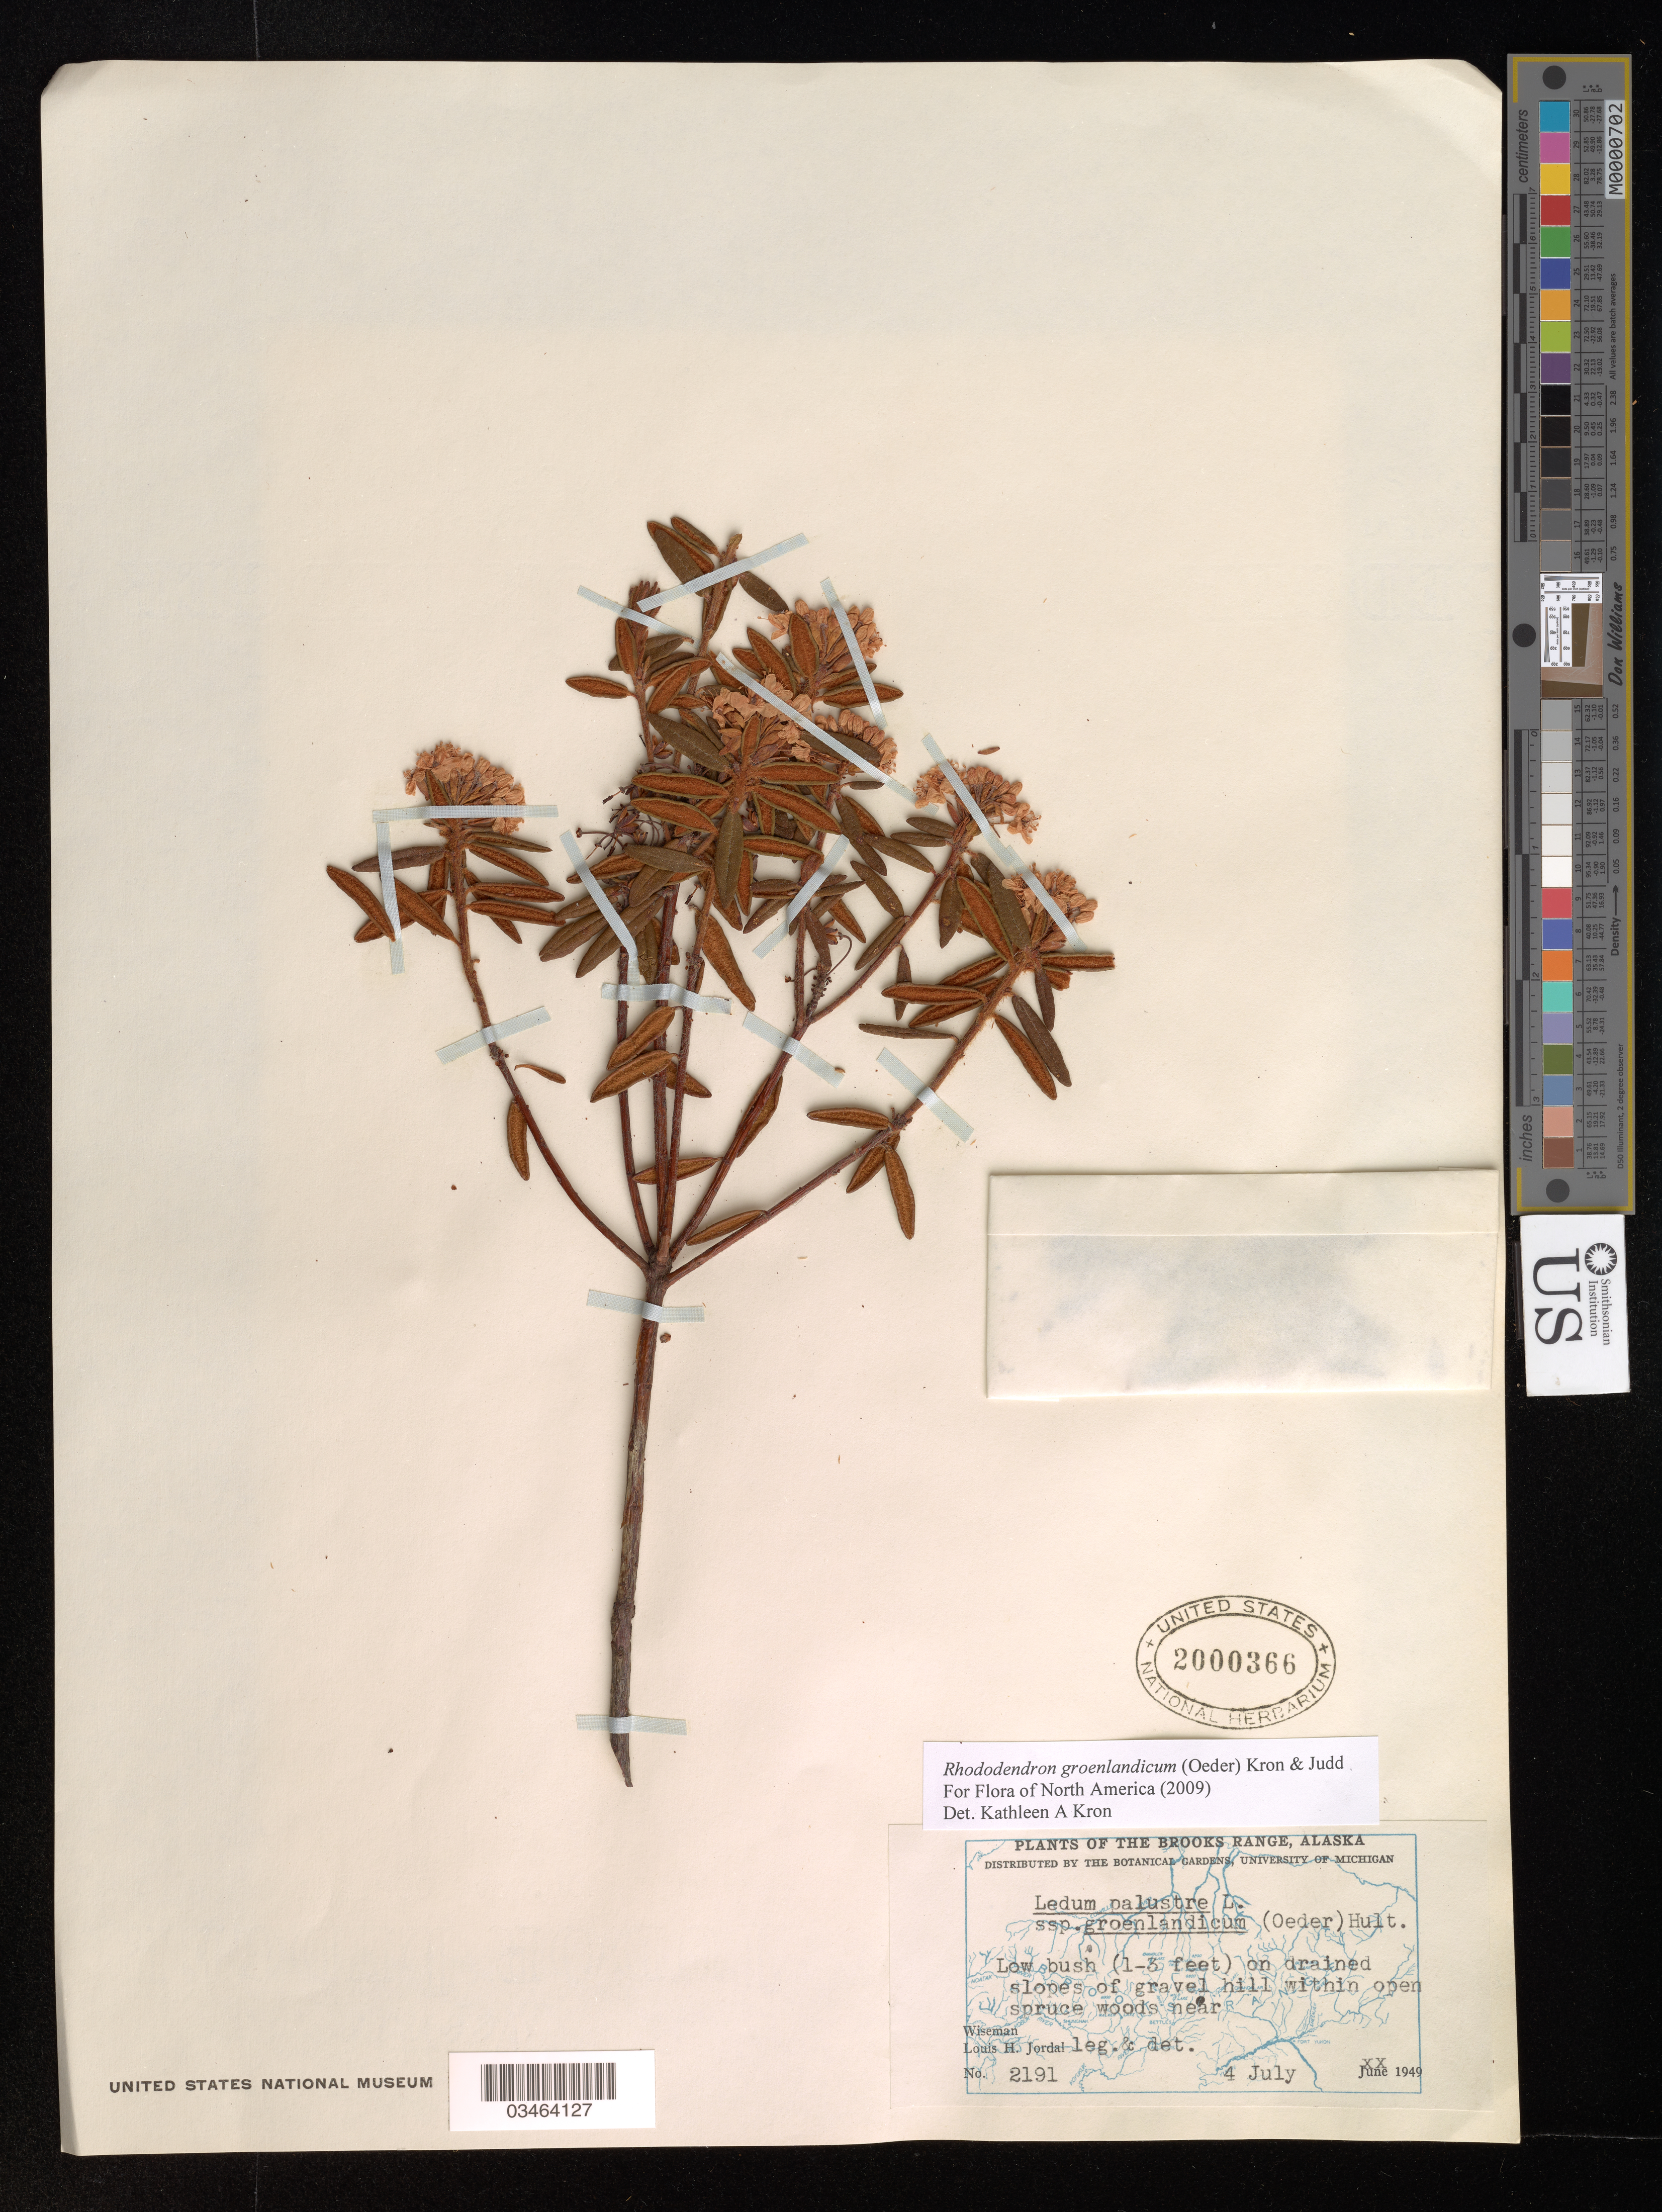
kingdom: Plantae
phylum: Tracheophyta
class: Magnoliopsida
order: Ericales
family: Ericaceae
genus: Rhododendron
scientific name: Rhododendron groenlandicum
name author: (Oeder) Kron & Judd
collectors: L. Jordal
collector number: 2191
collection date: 1949-07-04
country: United States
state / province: Alaska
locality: The Brooks Range. Wiseman.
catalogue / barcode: US 2000366